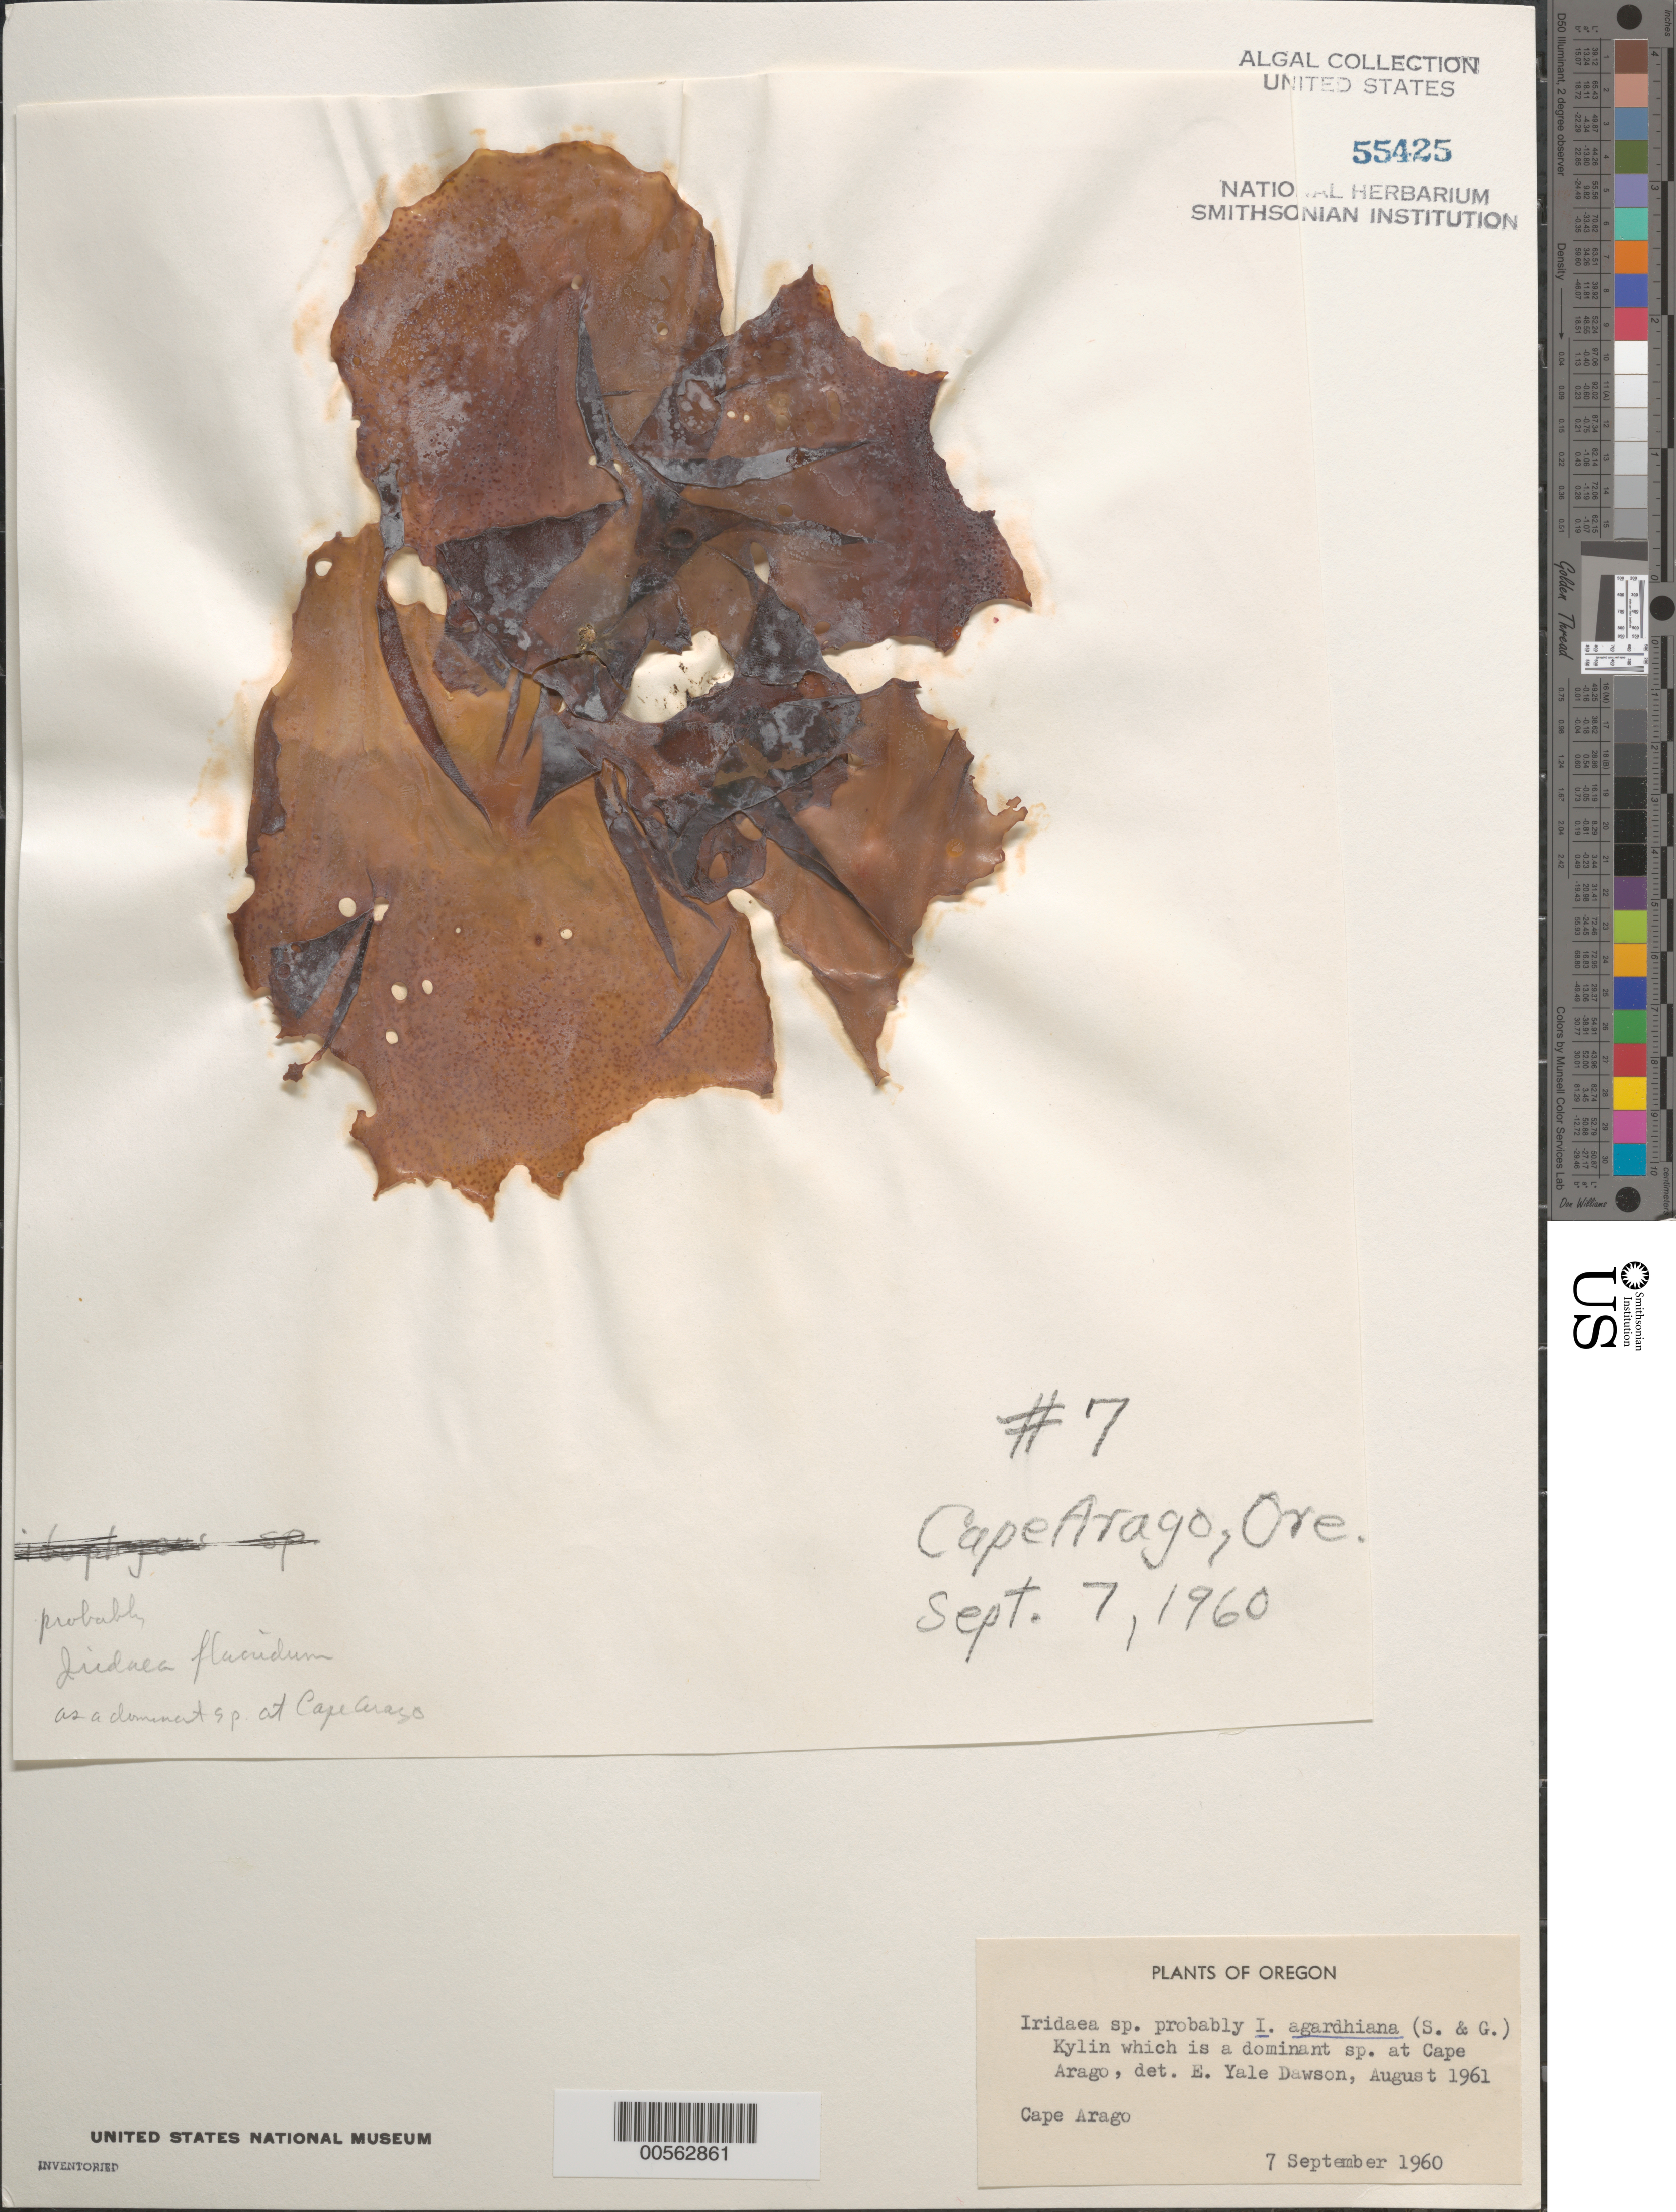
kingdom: Plantae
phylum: Rhodophyta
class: Florideophyceae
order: Gigartinales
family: Gigartinaceae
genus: Mazzaella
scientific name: Mazzaella flaccida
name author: (Setchell & N.L. Gardner) Fredericq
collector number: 7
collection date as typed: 07 Sep 1960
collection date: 1960-09-07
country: United States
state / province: Oregon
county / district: Coos County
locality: Cape Arago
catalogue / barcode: US 55425